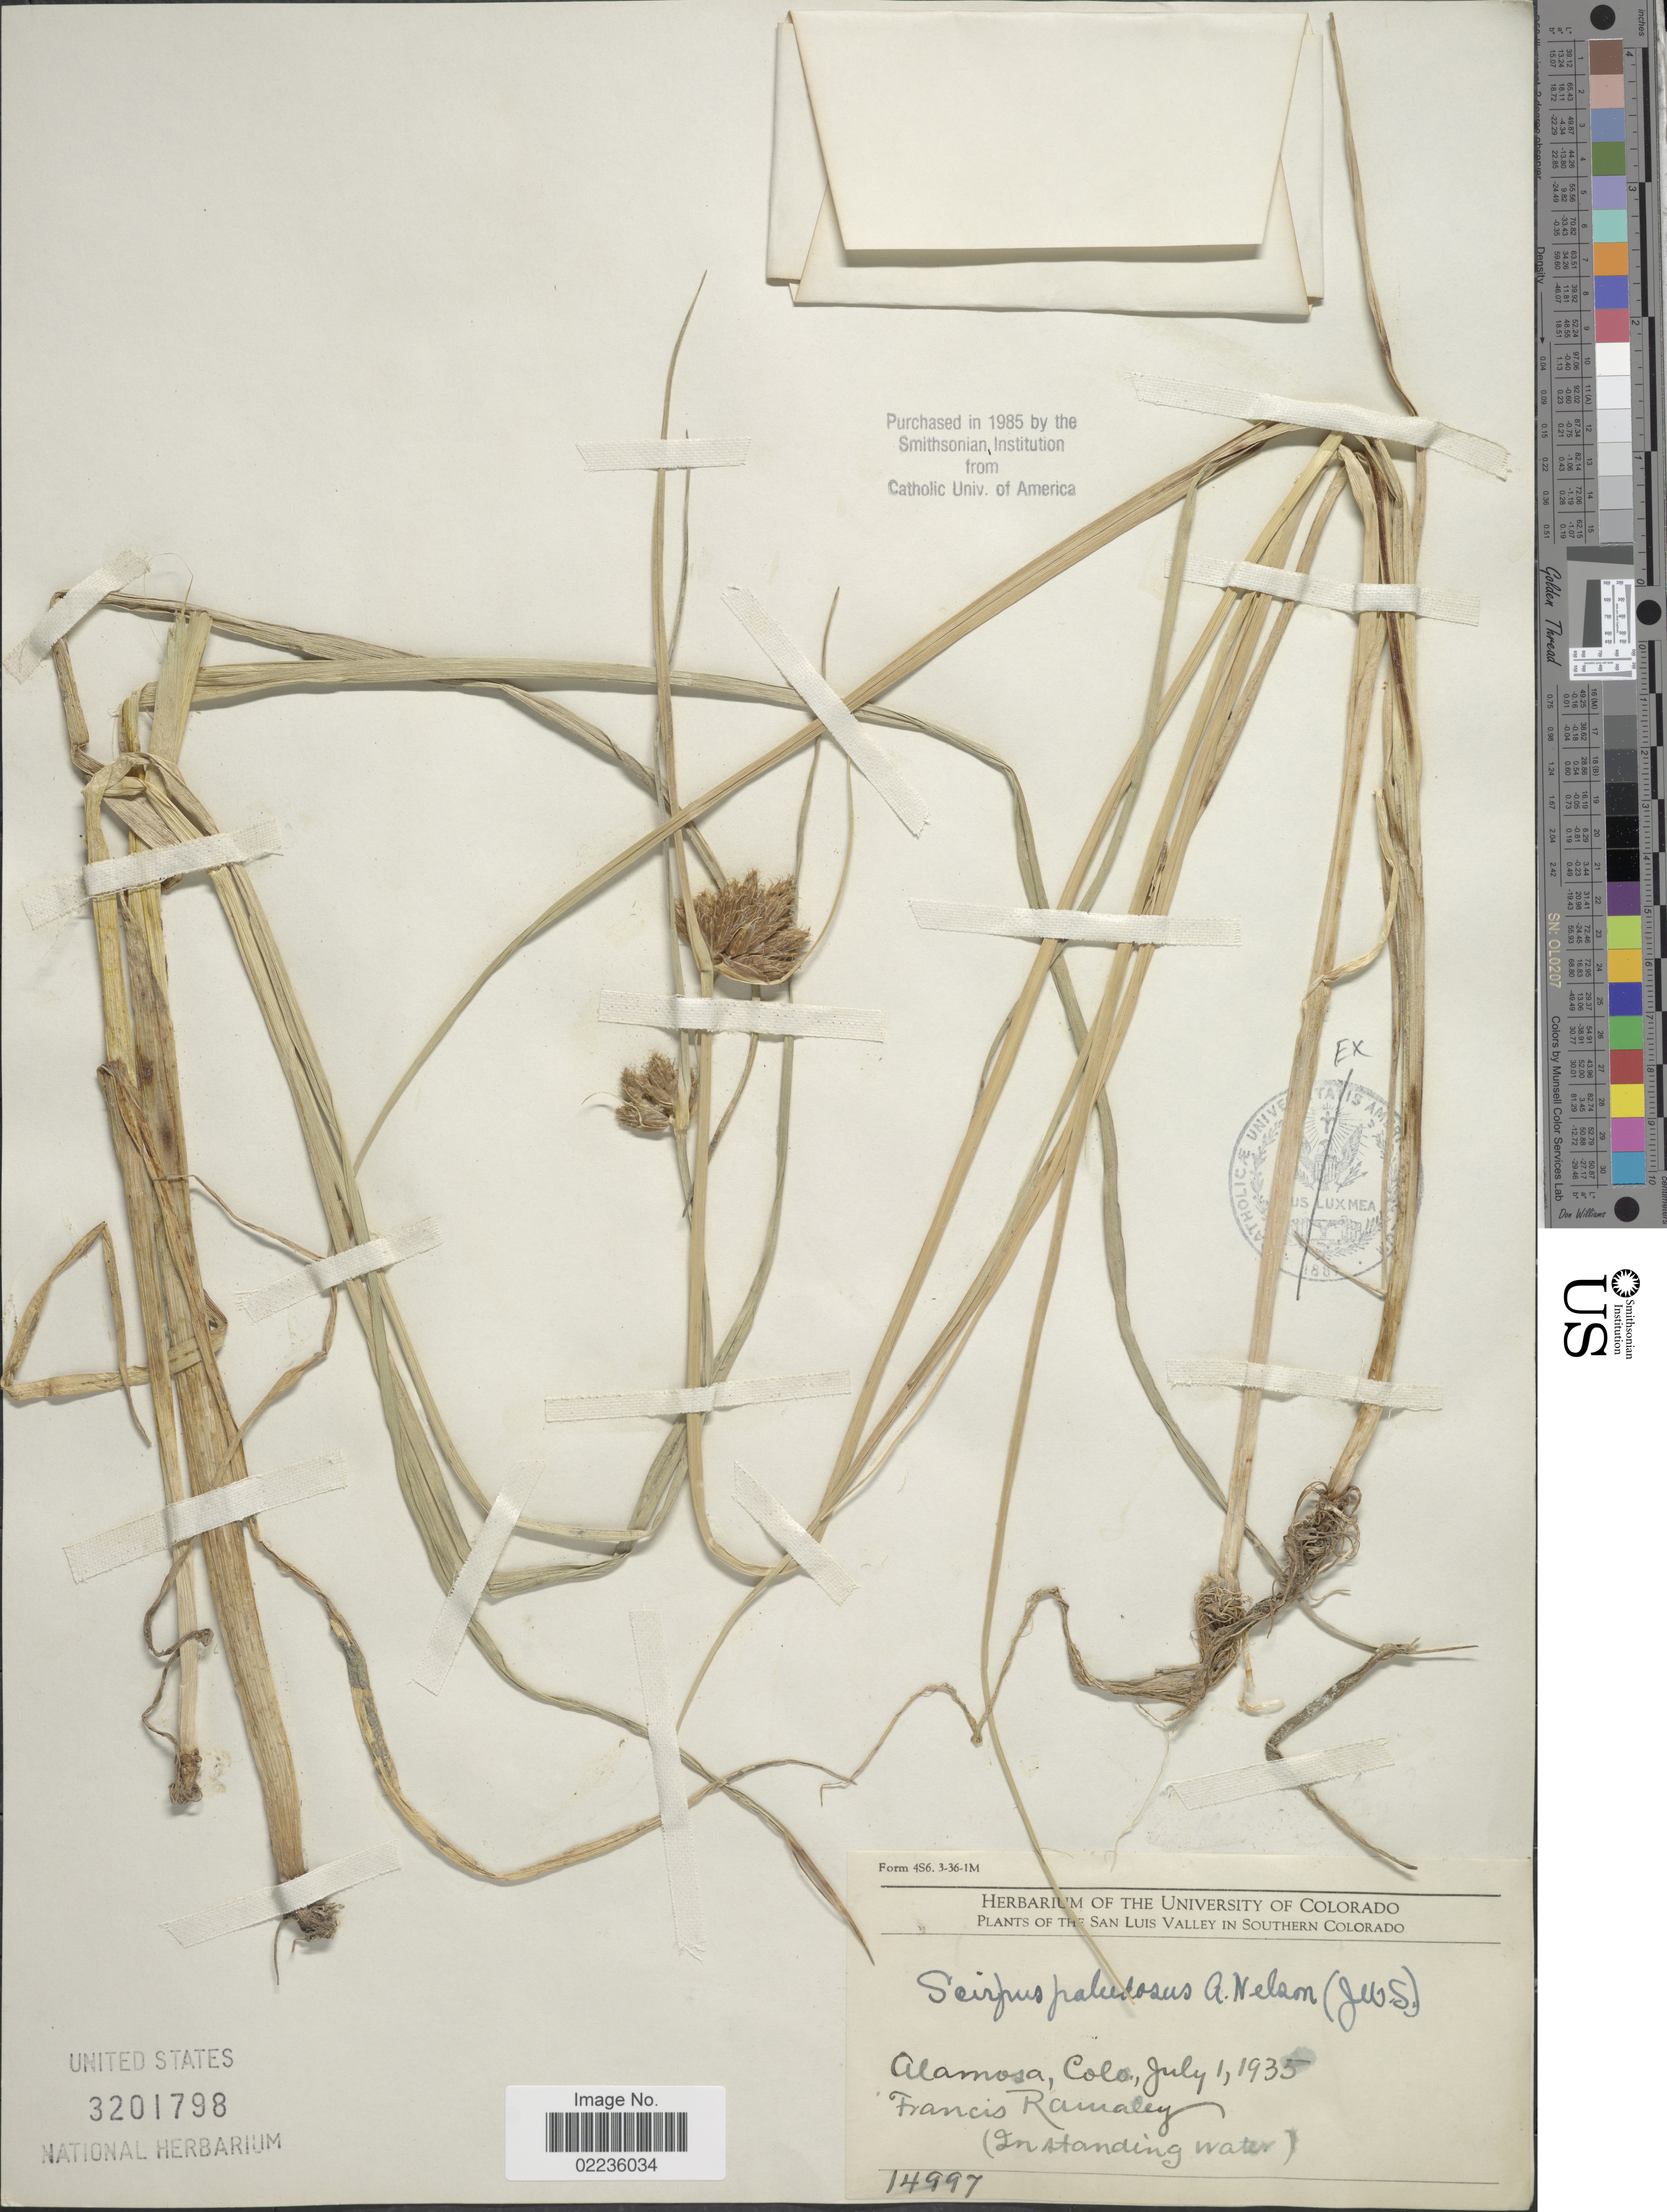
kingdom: Plantae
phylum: Tracheophyta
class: Liliopsida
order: Poales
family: Cyperaceae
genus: Bolboschoenus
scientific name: Bolboschoenus maritimus subsp. paludosus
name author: (A. Nelson) T. Koyama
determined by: Strong, M. T., (US), Smithsonian Institution - National Museum of Natural History (UNITED STATES)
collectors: F. Ramaley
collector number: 14997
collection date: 1935-07-01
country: United States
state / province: Colorado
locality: Alamosa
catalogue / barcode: US 3201798